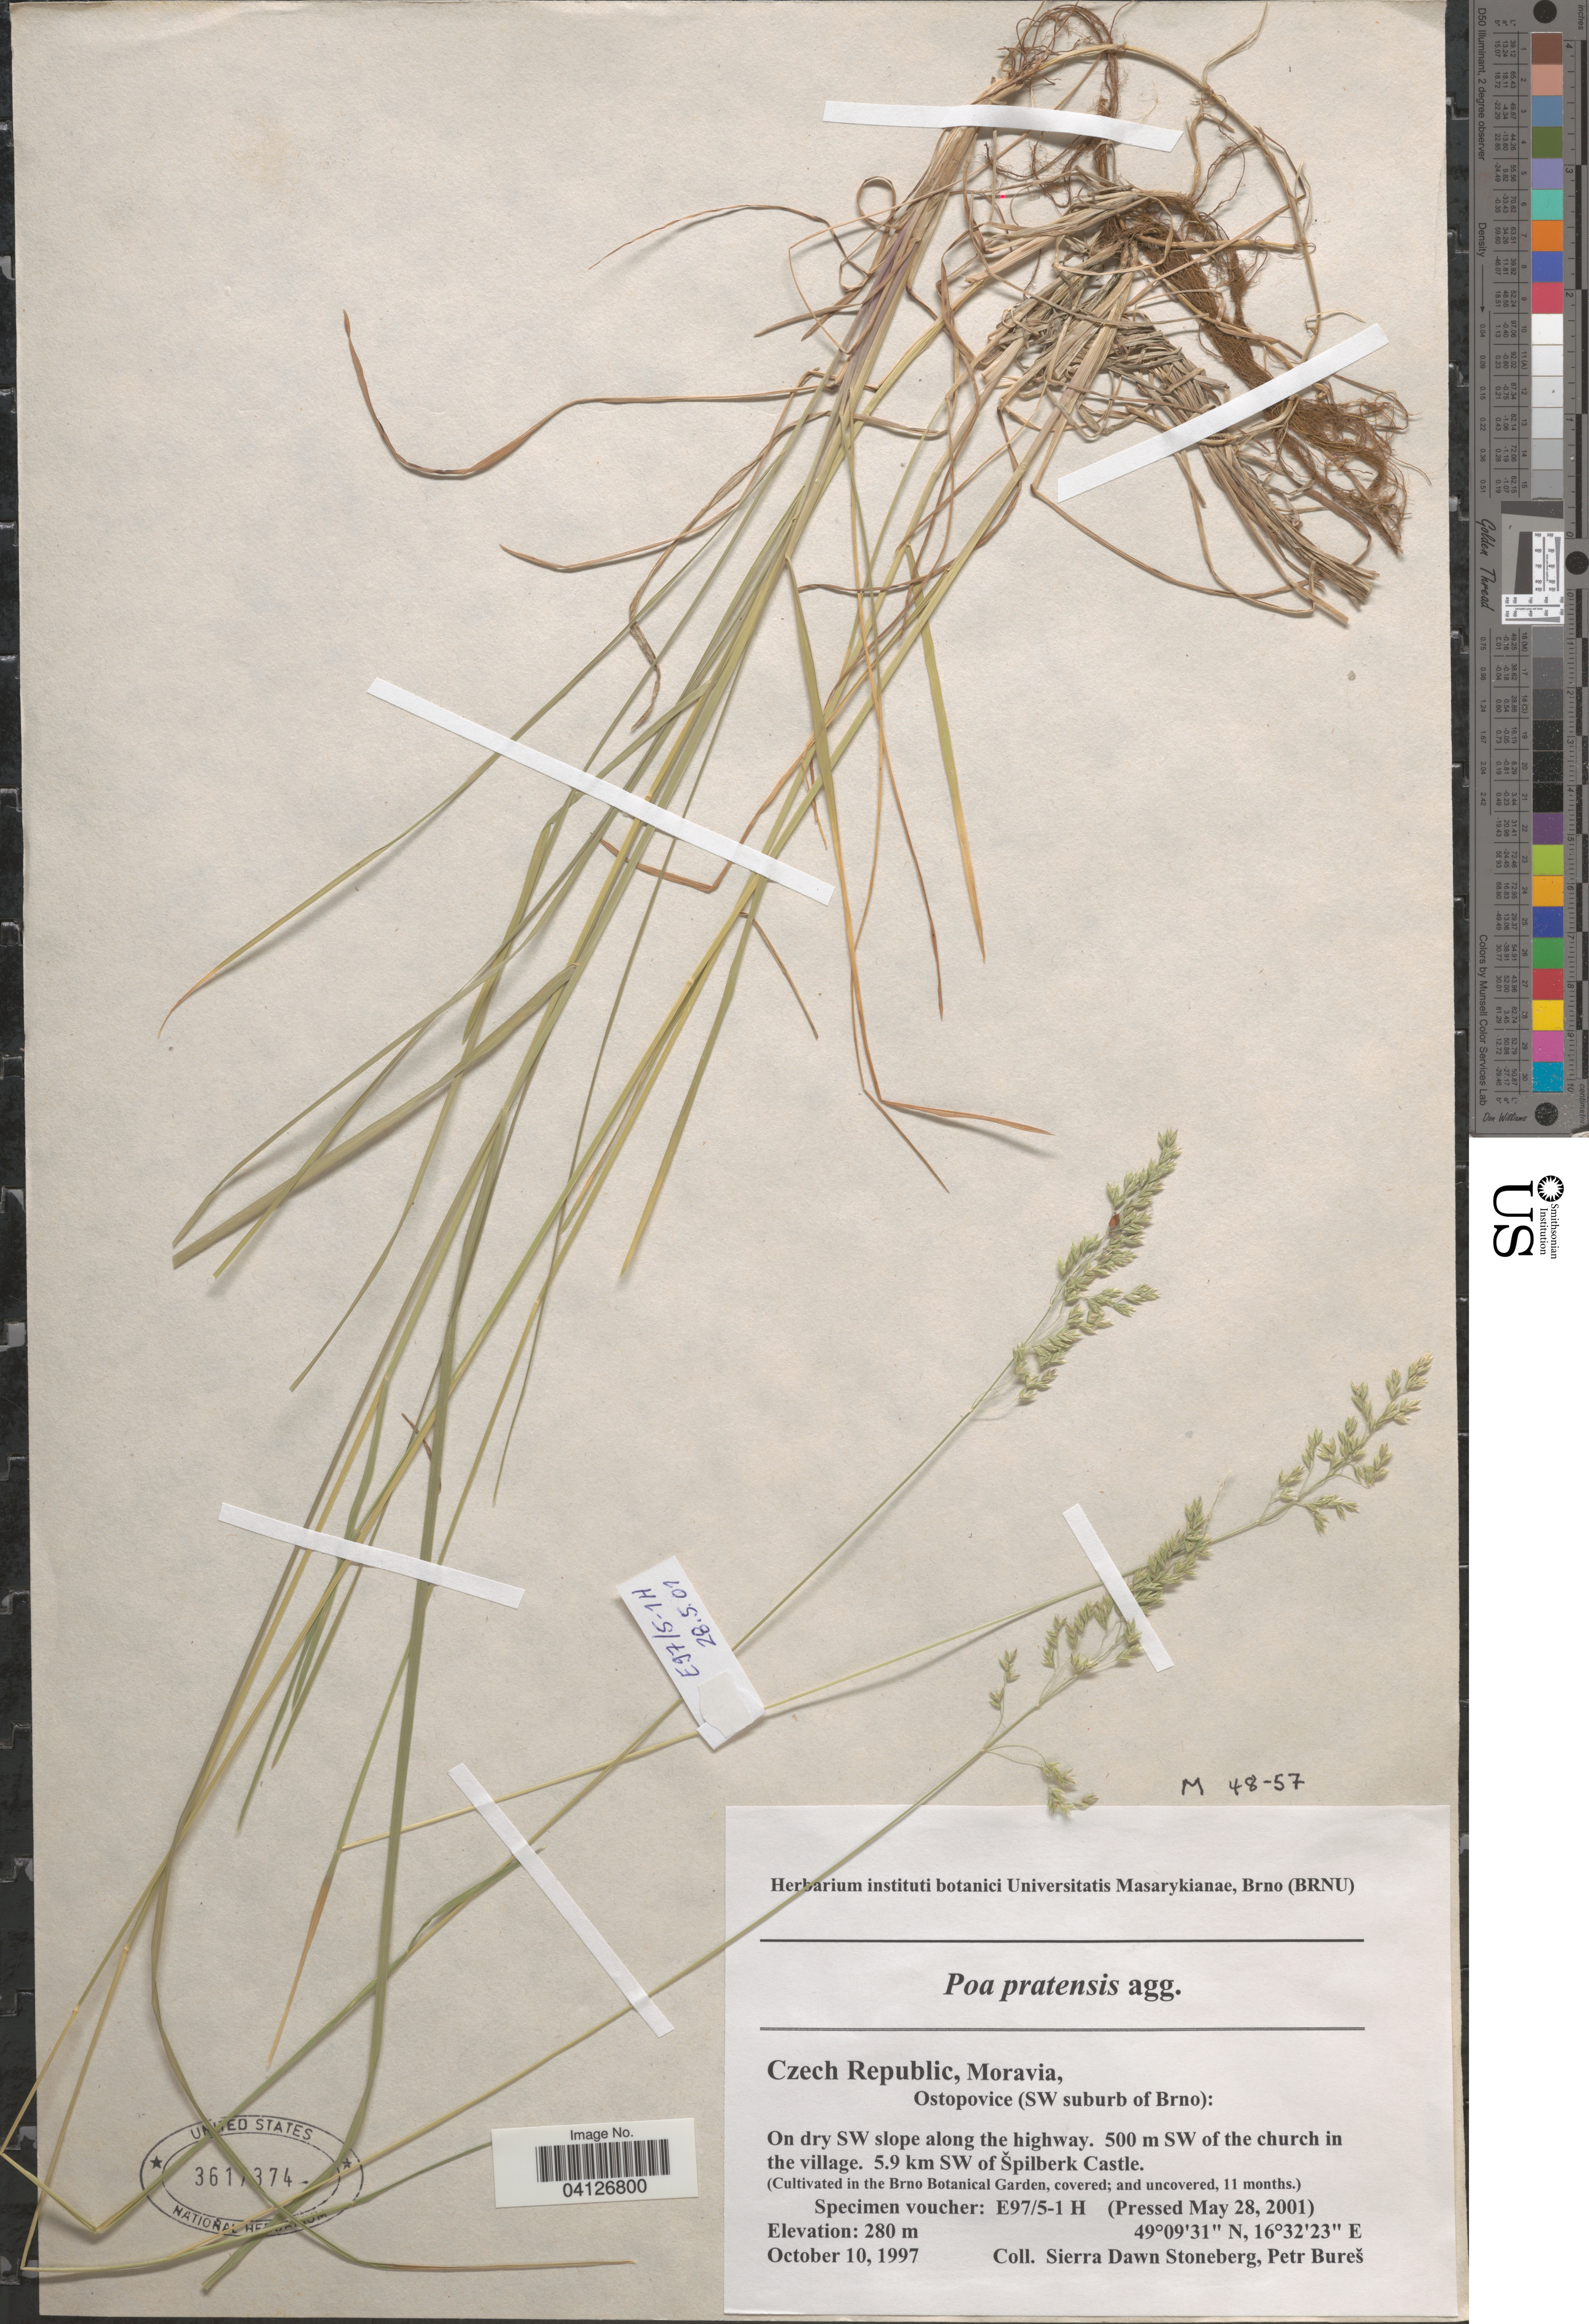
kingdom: Plantae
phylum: Tracheophyta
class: Liliopsida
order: Poales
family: Poaceae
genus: Poa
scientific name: Poa pratensis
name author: L.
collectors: Ex herb. instituti botanici Universitatis Masarykianae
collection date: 2001-05-28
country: Czechia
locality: In the Brno Botanical Garden, covered; and uncovered, 11 months.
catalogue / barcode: US 3617374